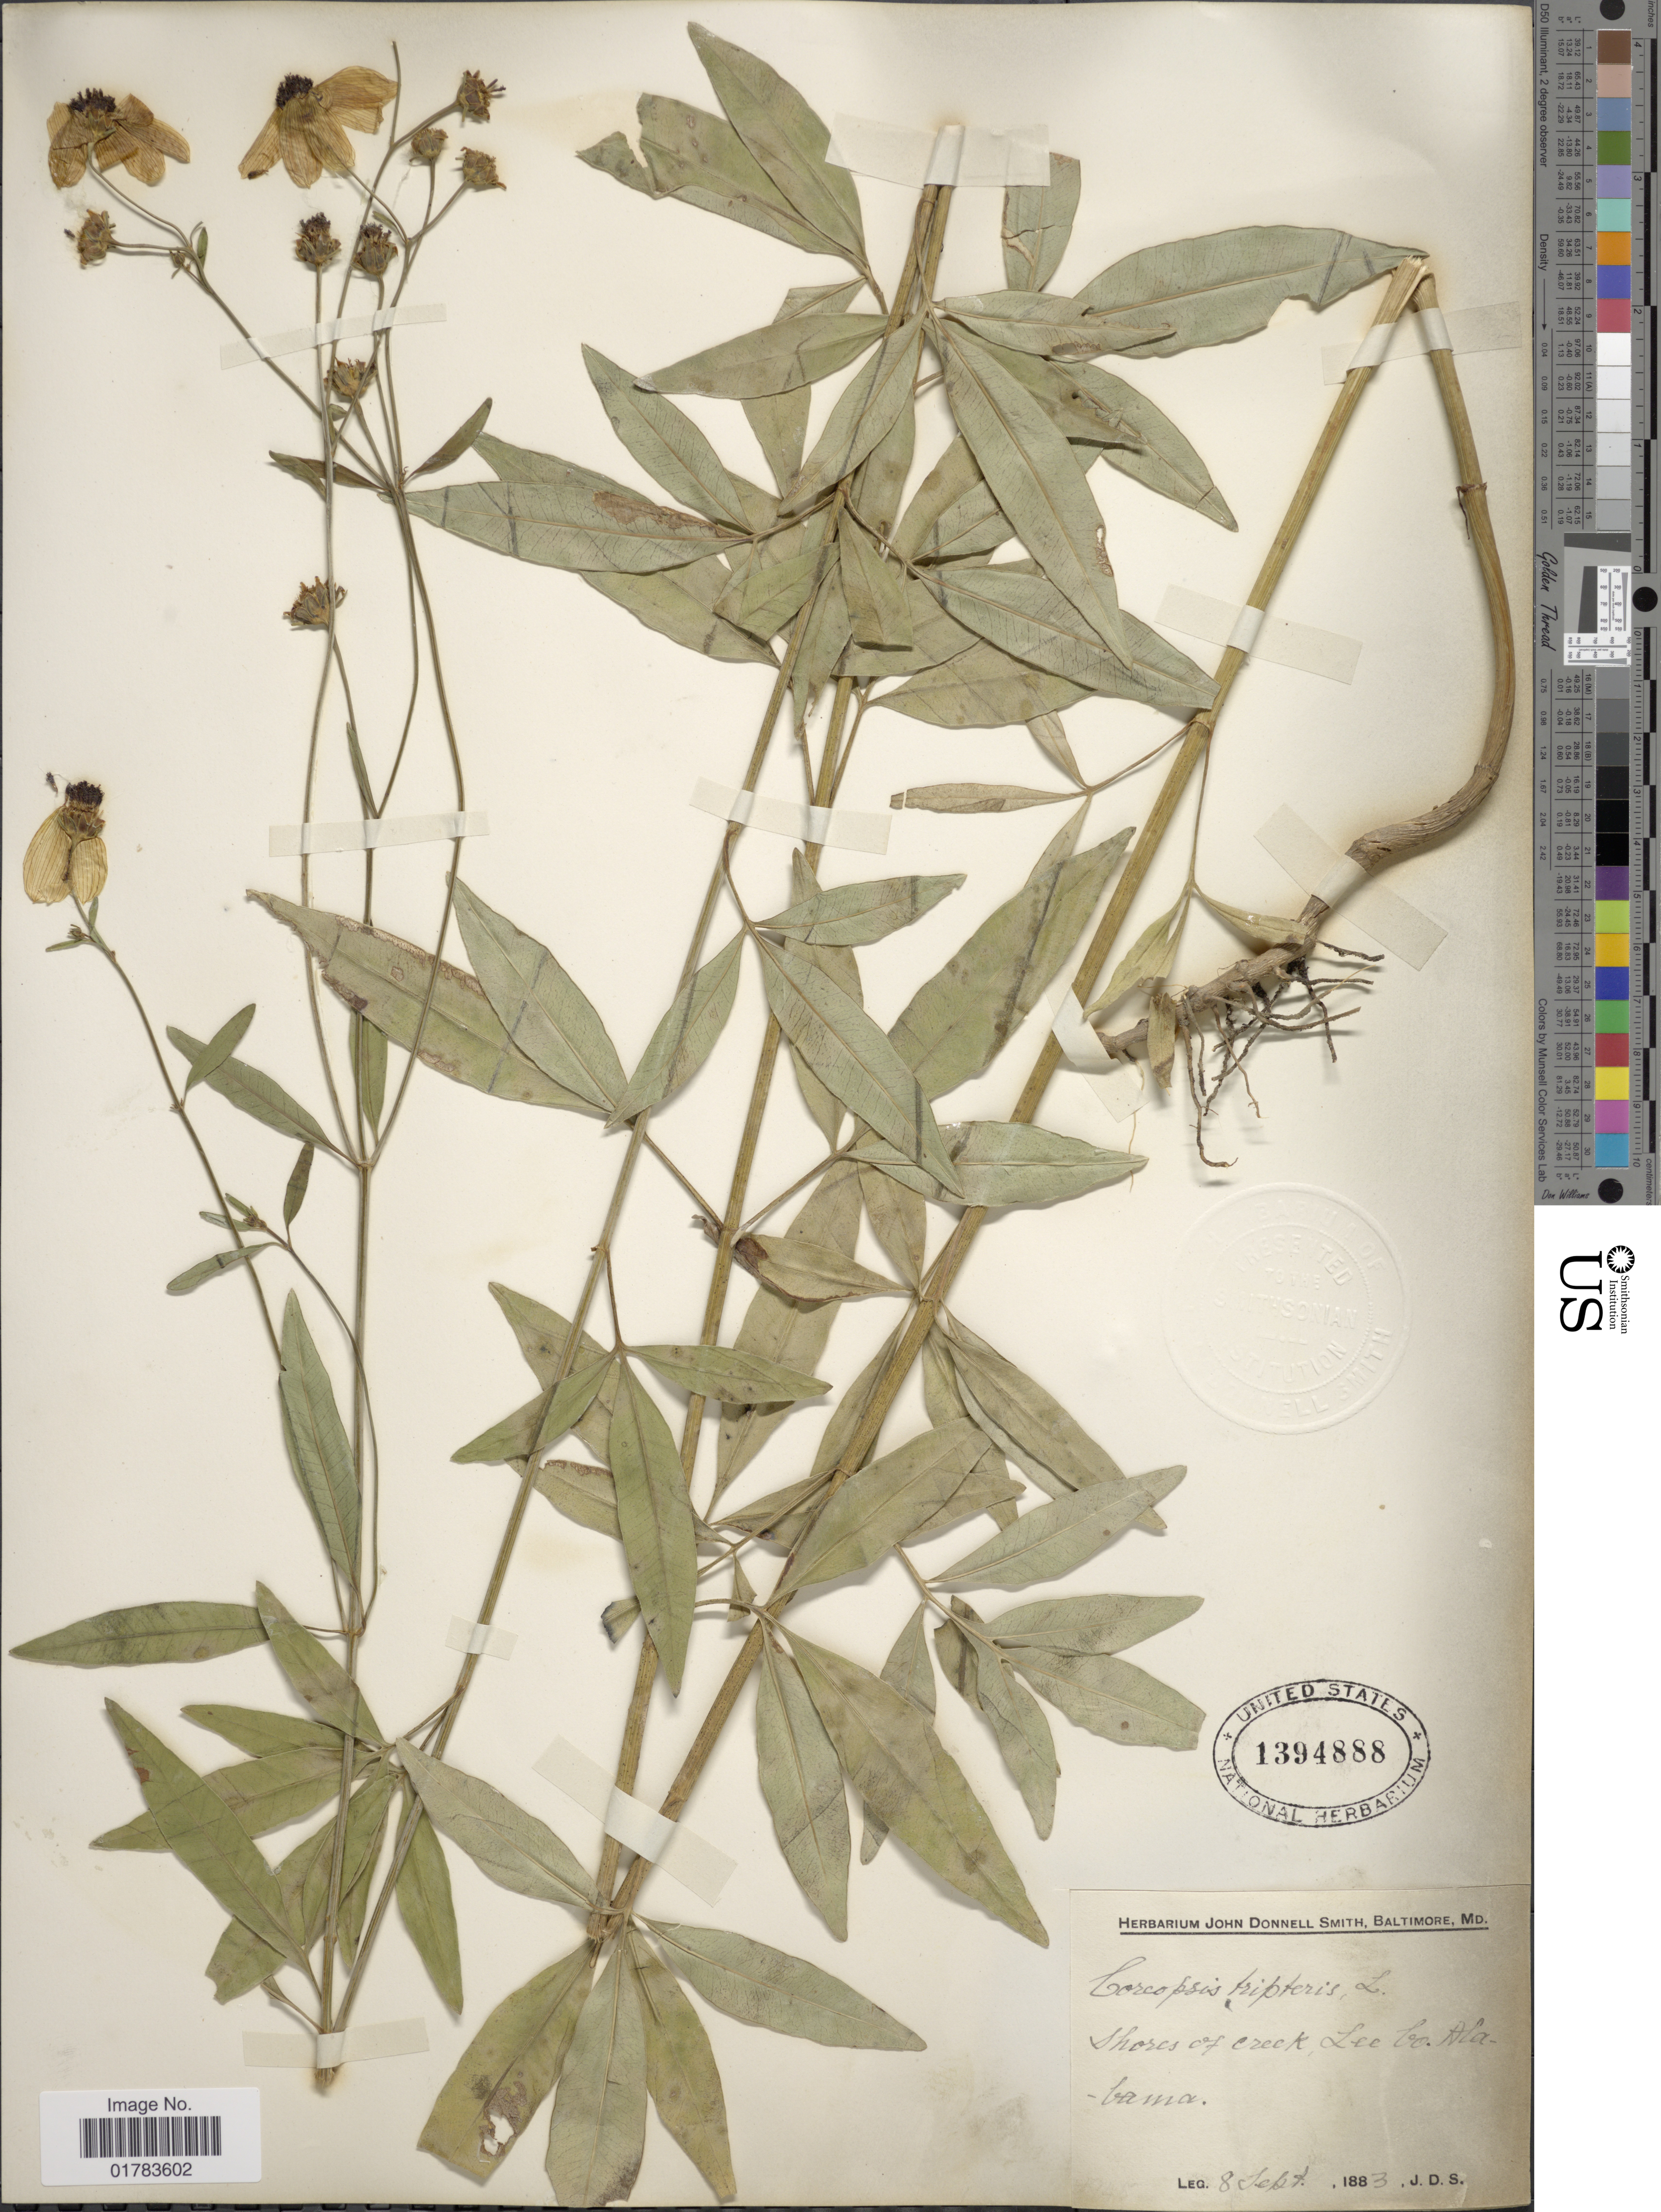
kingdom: Plantae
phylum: Tracheophyta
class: Magnoliopsida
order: Asterales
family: Asteraceae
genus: Coreopsis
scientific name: Coreopsis tripteris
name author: L.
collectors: J. Donnell Smith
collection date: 1883-09-08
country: United States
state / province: Alabama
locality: Shores of creek, Lee Co.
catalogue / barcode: US 1394888